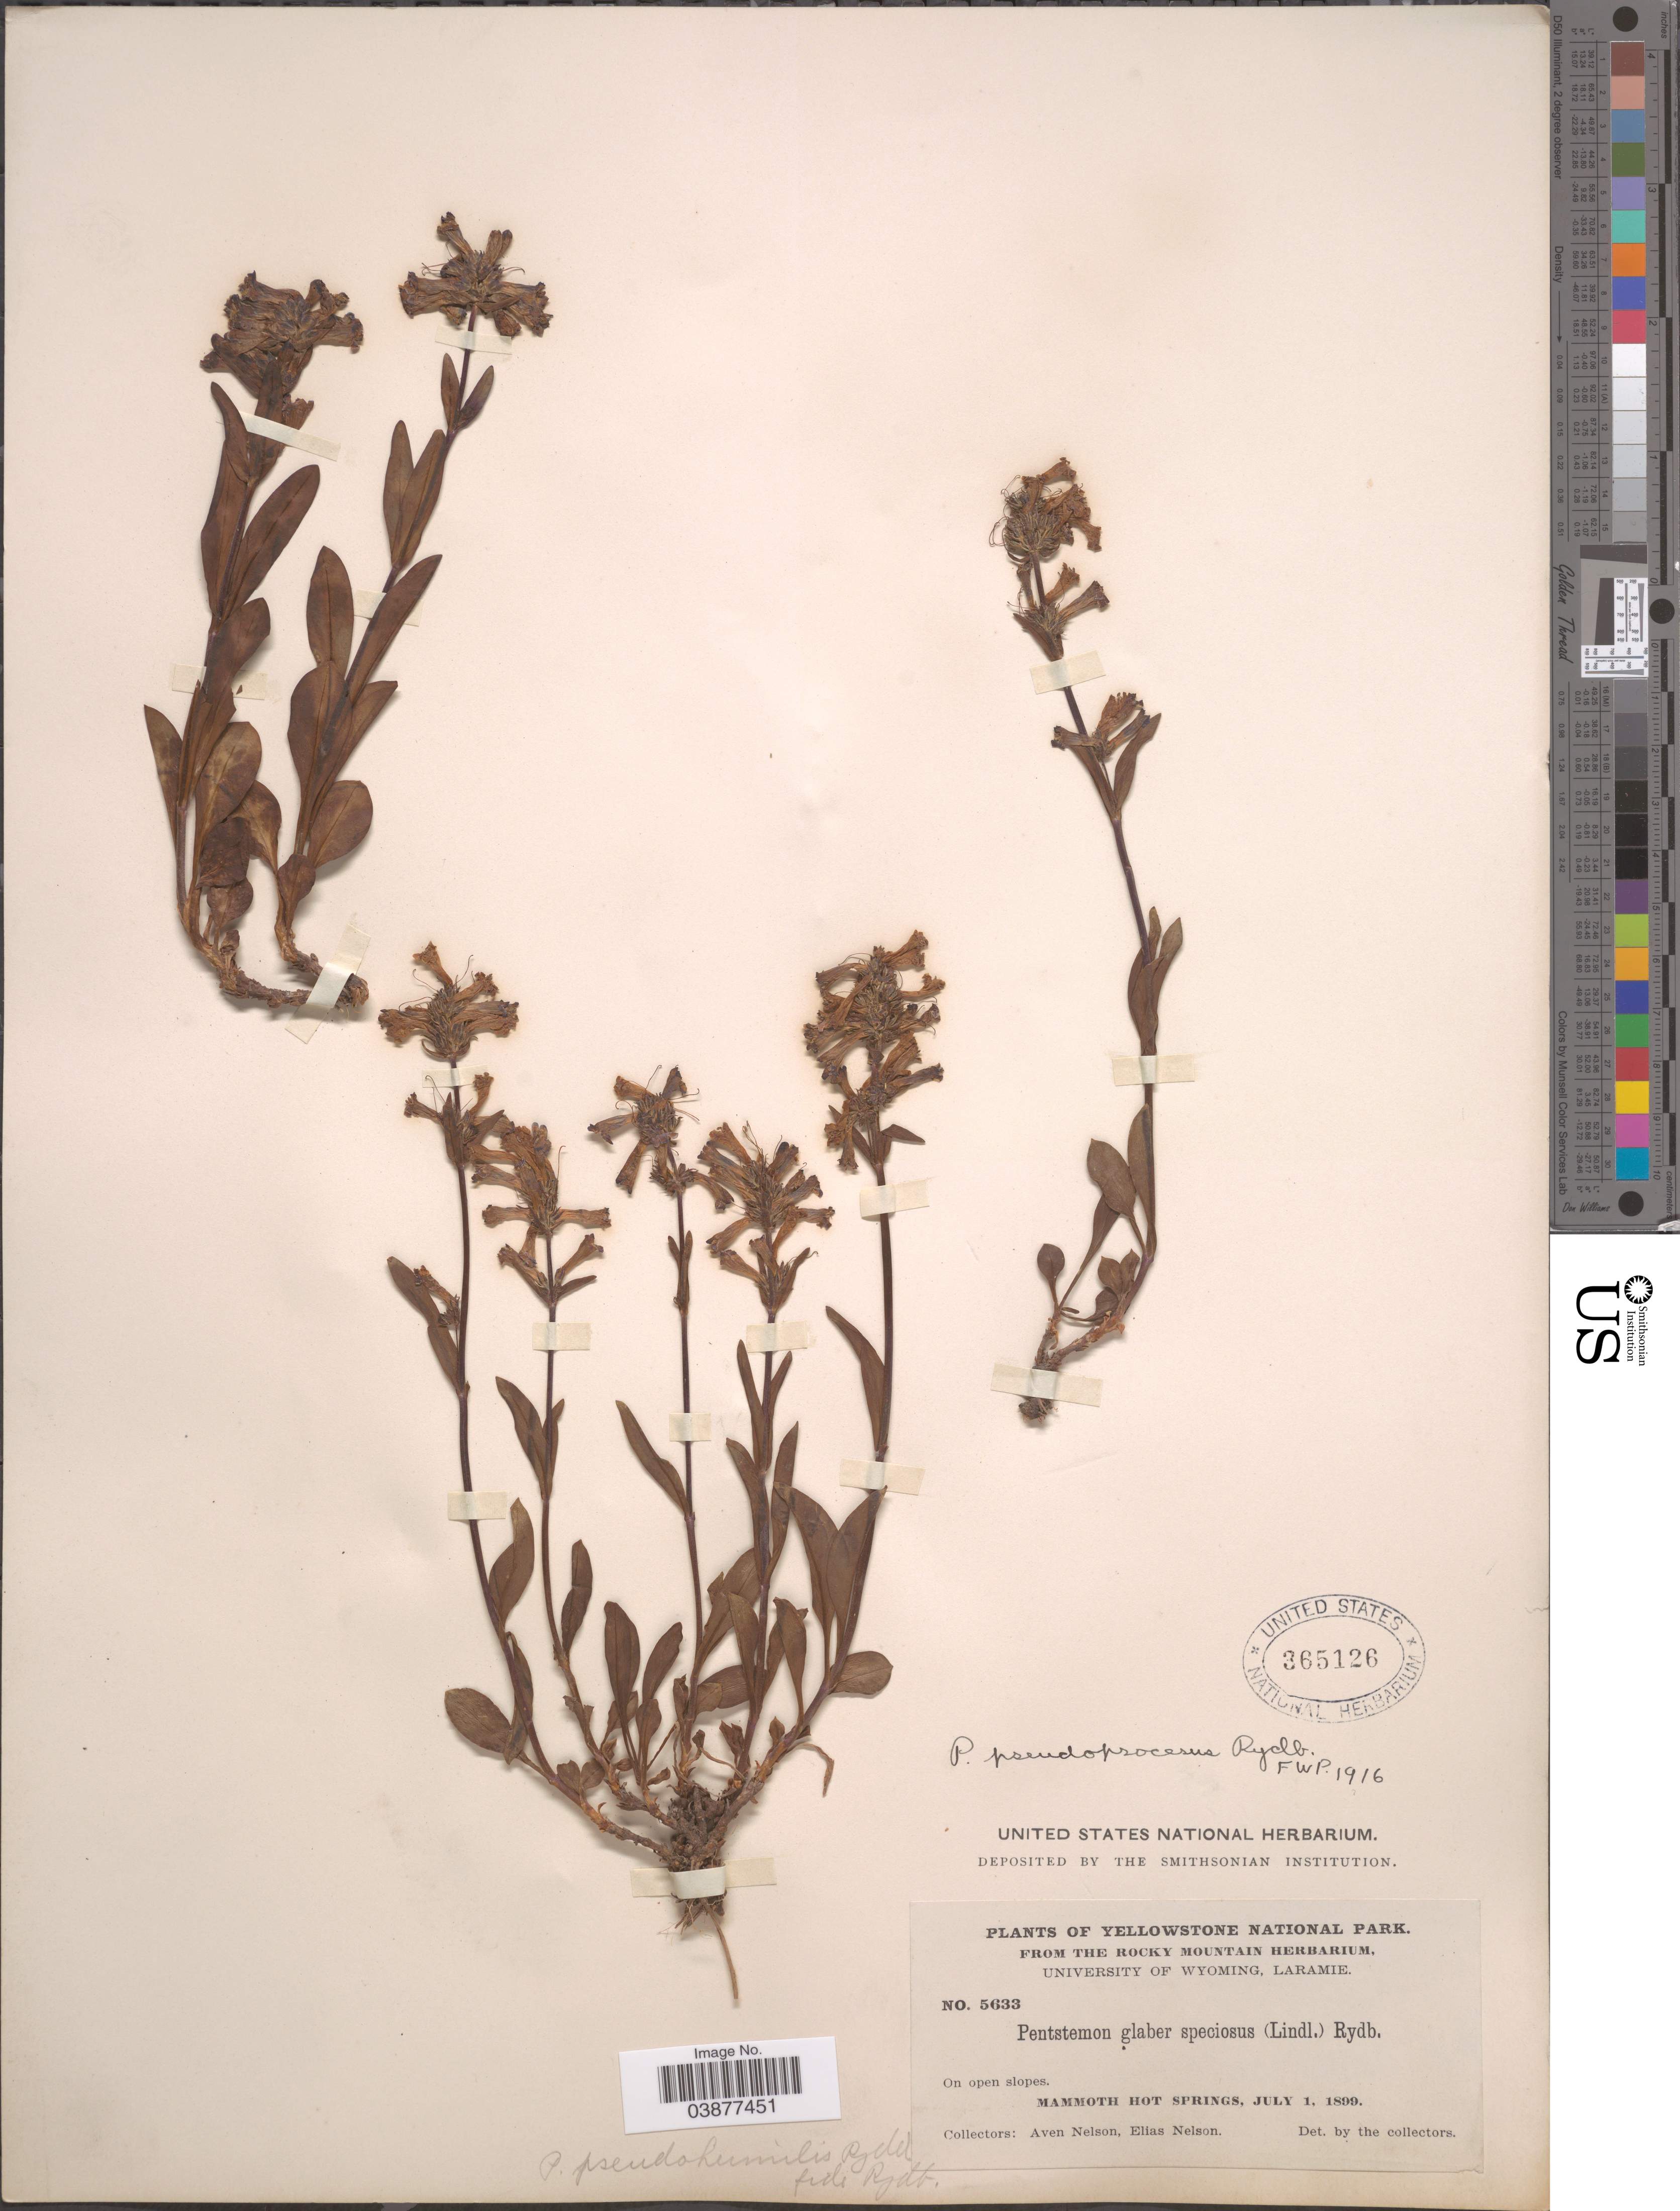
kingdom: Plantae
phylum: Tracheophyta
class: Magnoliopsida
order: Lamiales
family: Plantaginaceae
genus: Penstemon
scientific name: Penstemon pseudoprocerus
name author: Rydb.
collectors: A. Nelson & E. Nelson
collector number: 5633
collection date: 1899-07-01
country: United States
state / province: Wyoming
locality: Yellowstone National Park. Mammoth Hot Springs.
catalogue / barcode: US 365126